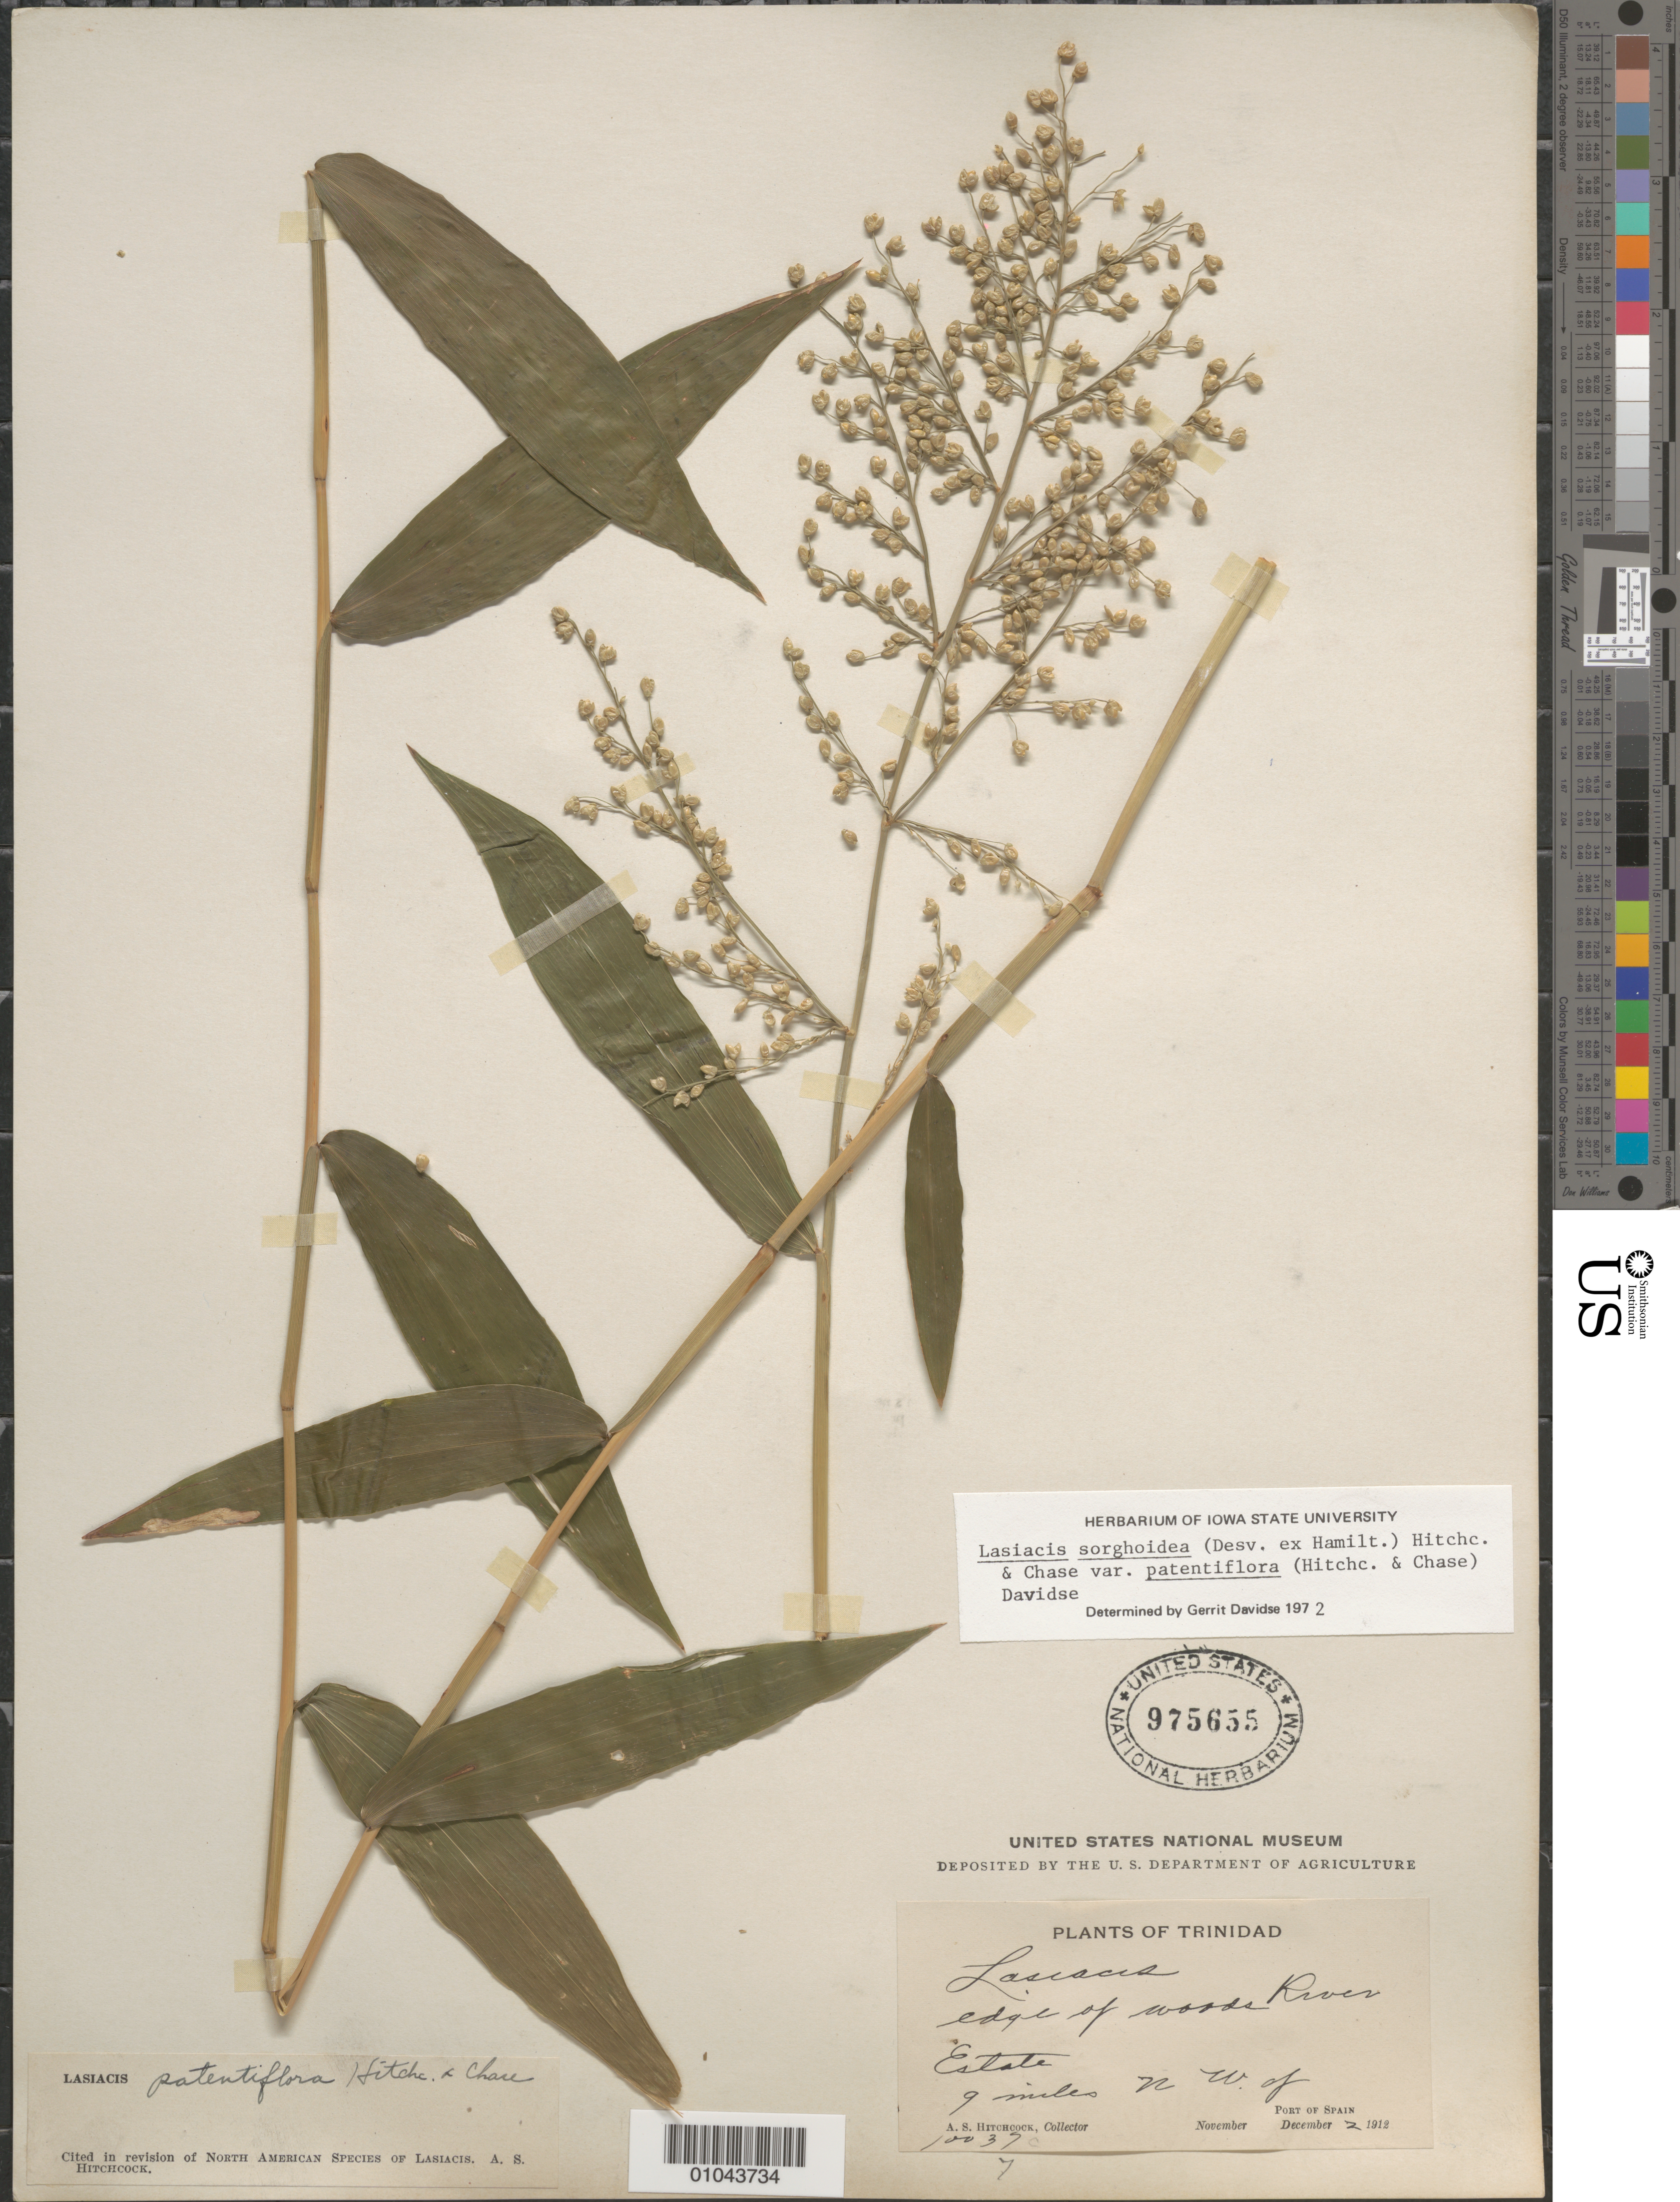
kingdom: Plantae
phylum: Tracheophyta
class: Liliopsida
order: Poales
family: Poaceae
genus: Lasiacis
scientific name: Lasiacis sorghoidea var. patentiflora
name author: (Hitchc. & Chase) Davidse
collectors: A. S. Hitchcock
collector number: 10037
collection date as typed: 02 Dec 1912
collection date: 1912-12-02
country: Trinidad and Tobago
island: Trinidad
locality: Edge of woods, River Estate, 9 miles NW of Port of Spain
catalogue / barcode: US 975655